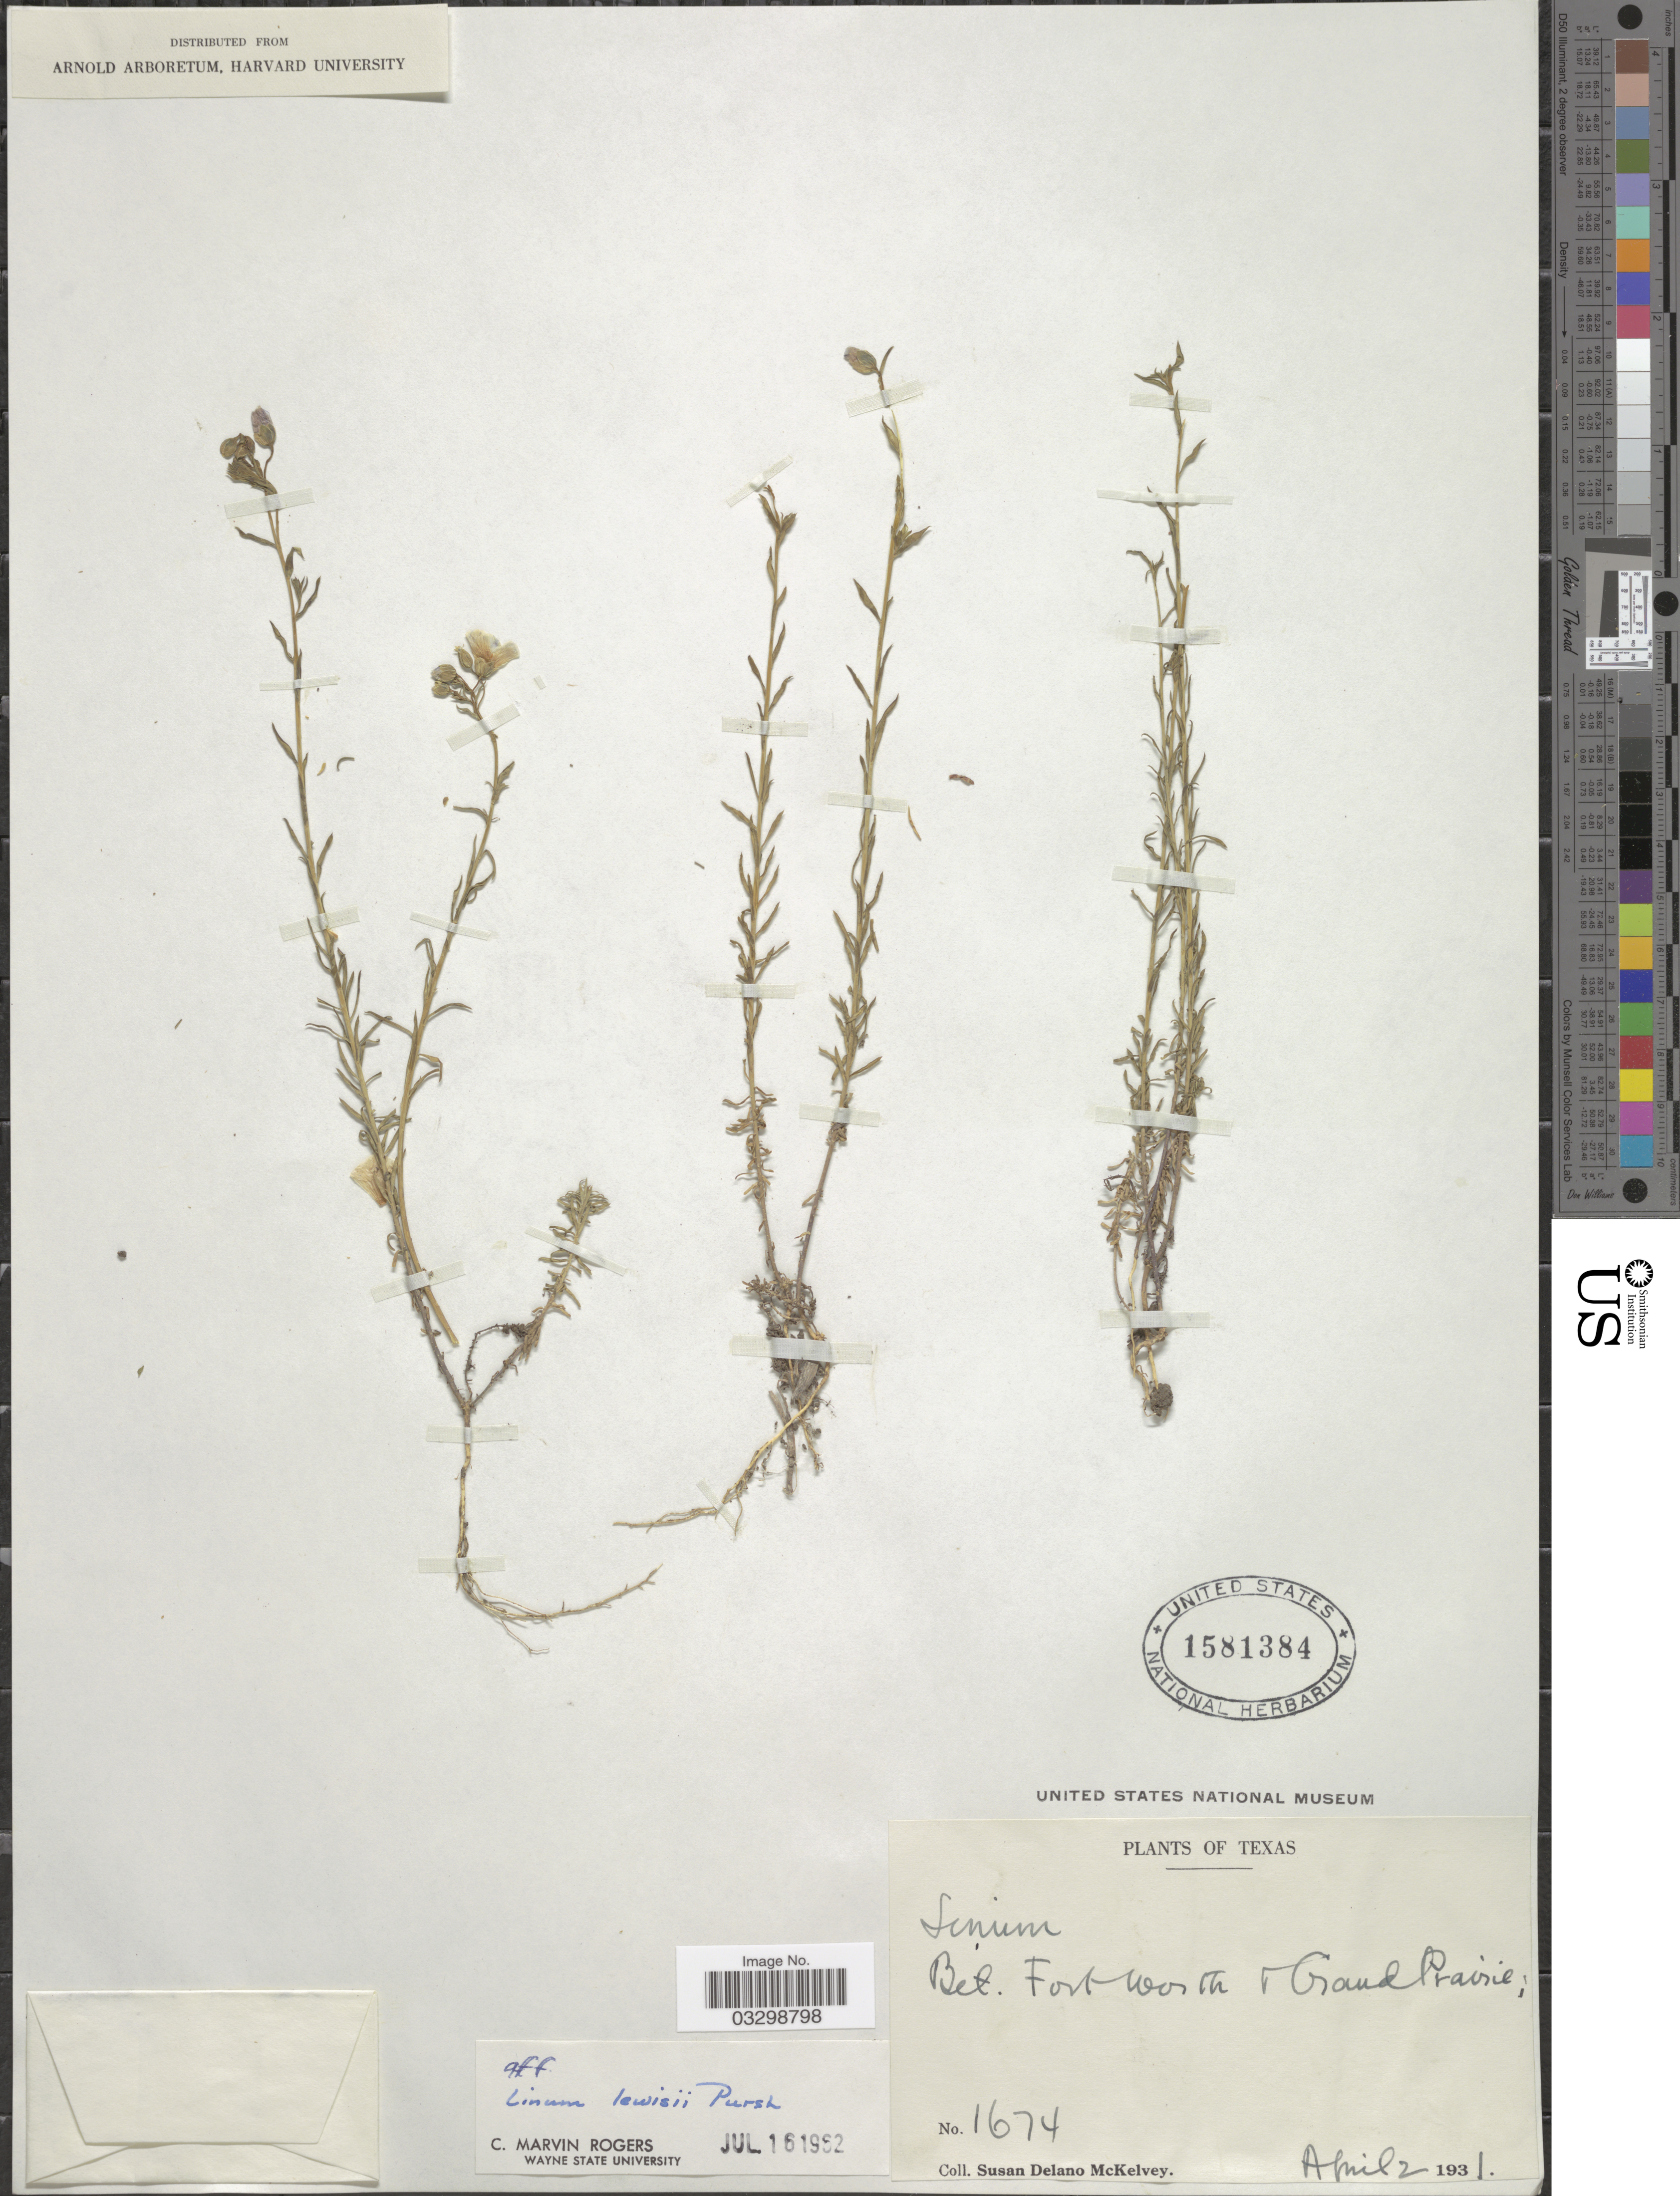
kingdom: Plantae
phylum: Tracheophyta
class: Magnoliopsida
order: Malpighiales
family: Linaceae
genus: Linum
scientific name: Linum lewisii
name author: Pursh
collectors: S. A. McKelvey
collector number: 1674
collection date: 1931-04-02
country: United States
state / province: Texas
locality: Bet. Fortworth & Grand Prairie.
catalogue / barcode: US 1581384